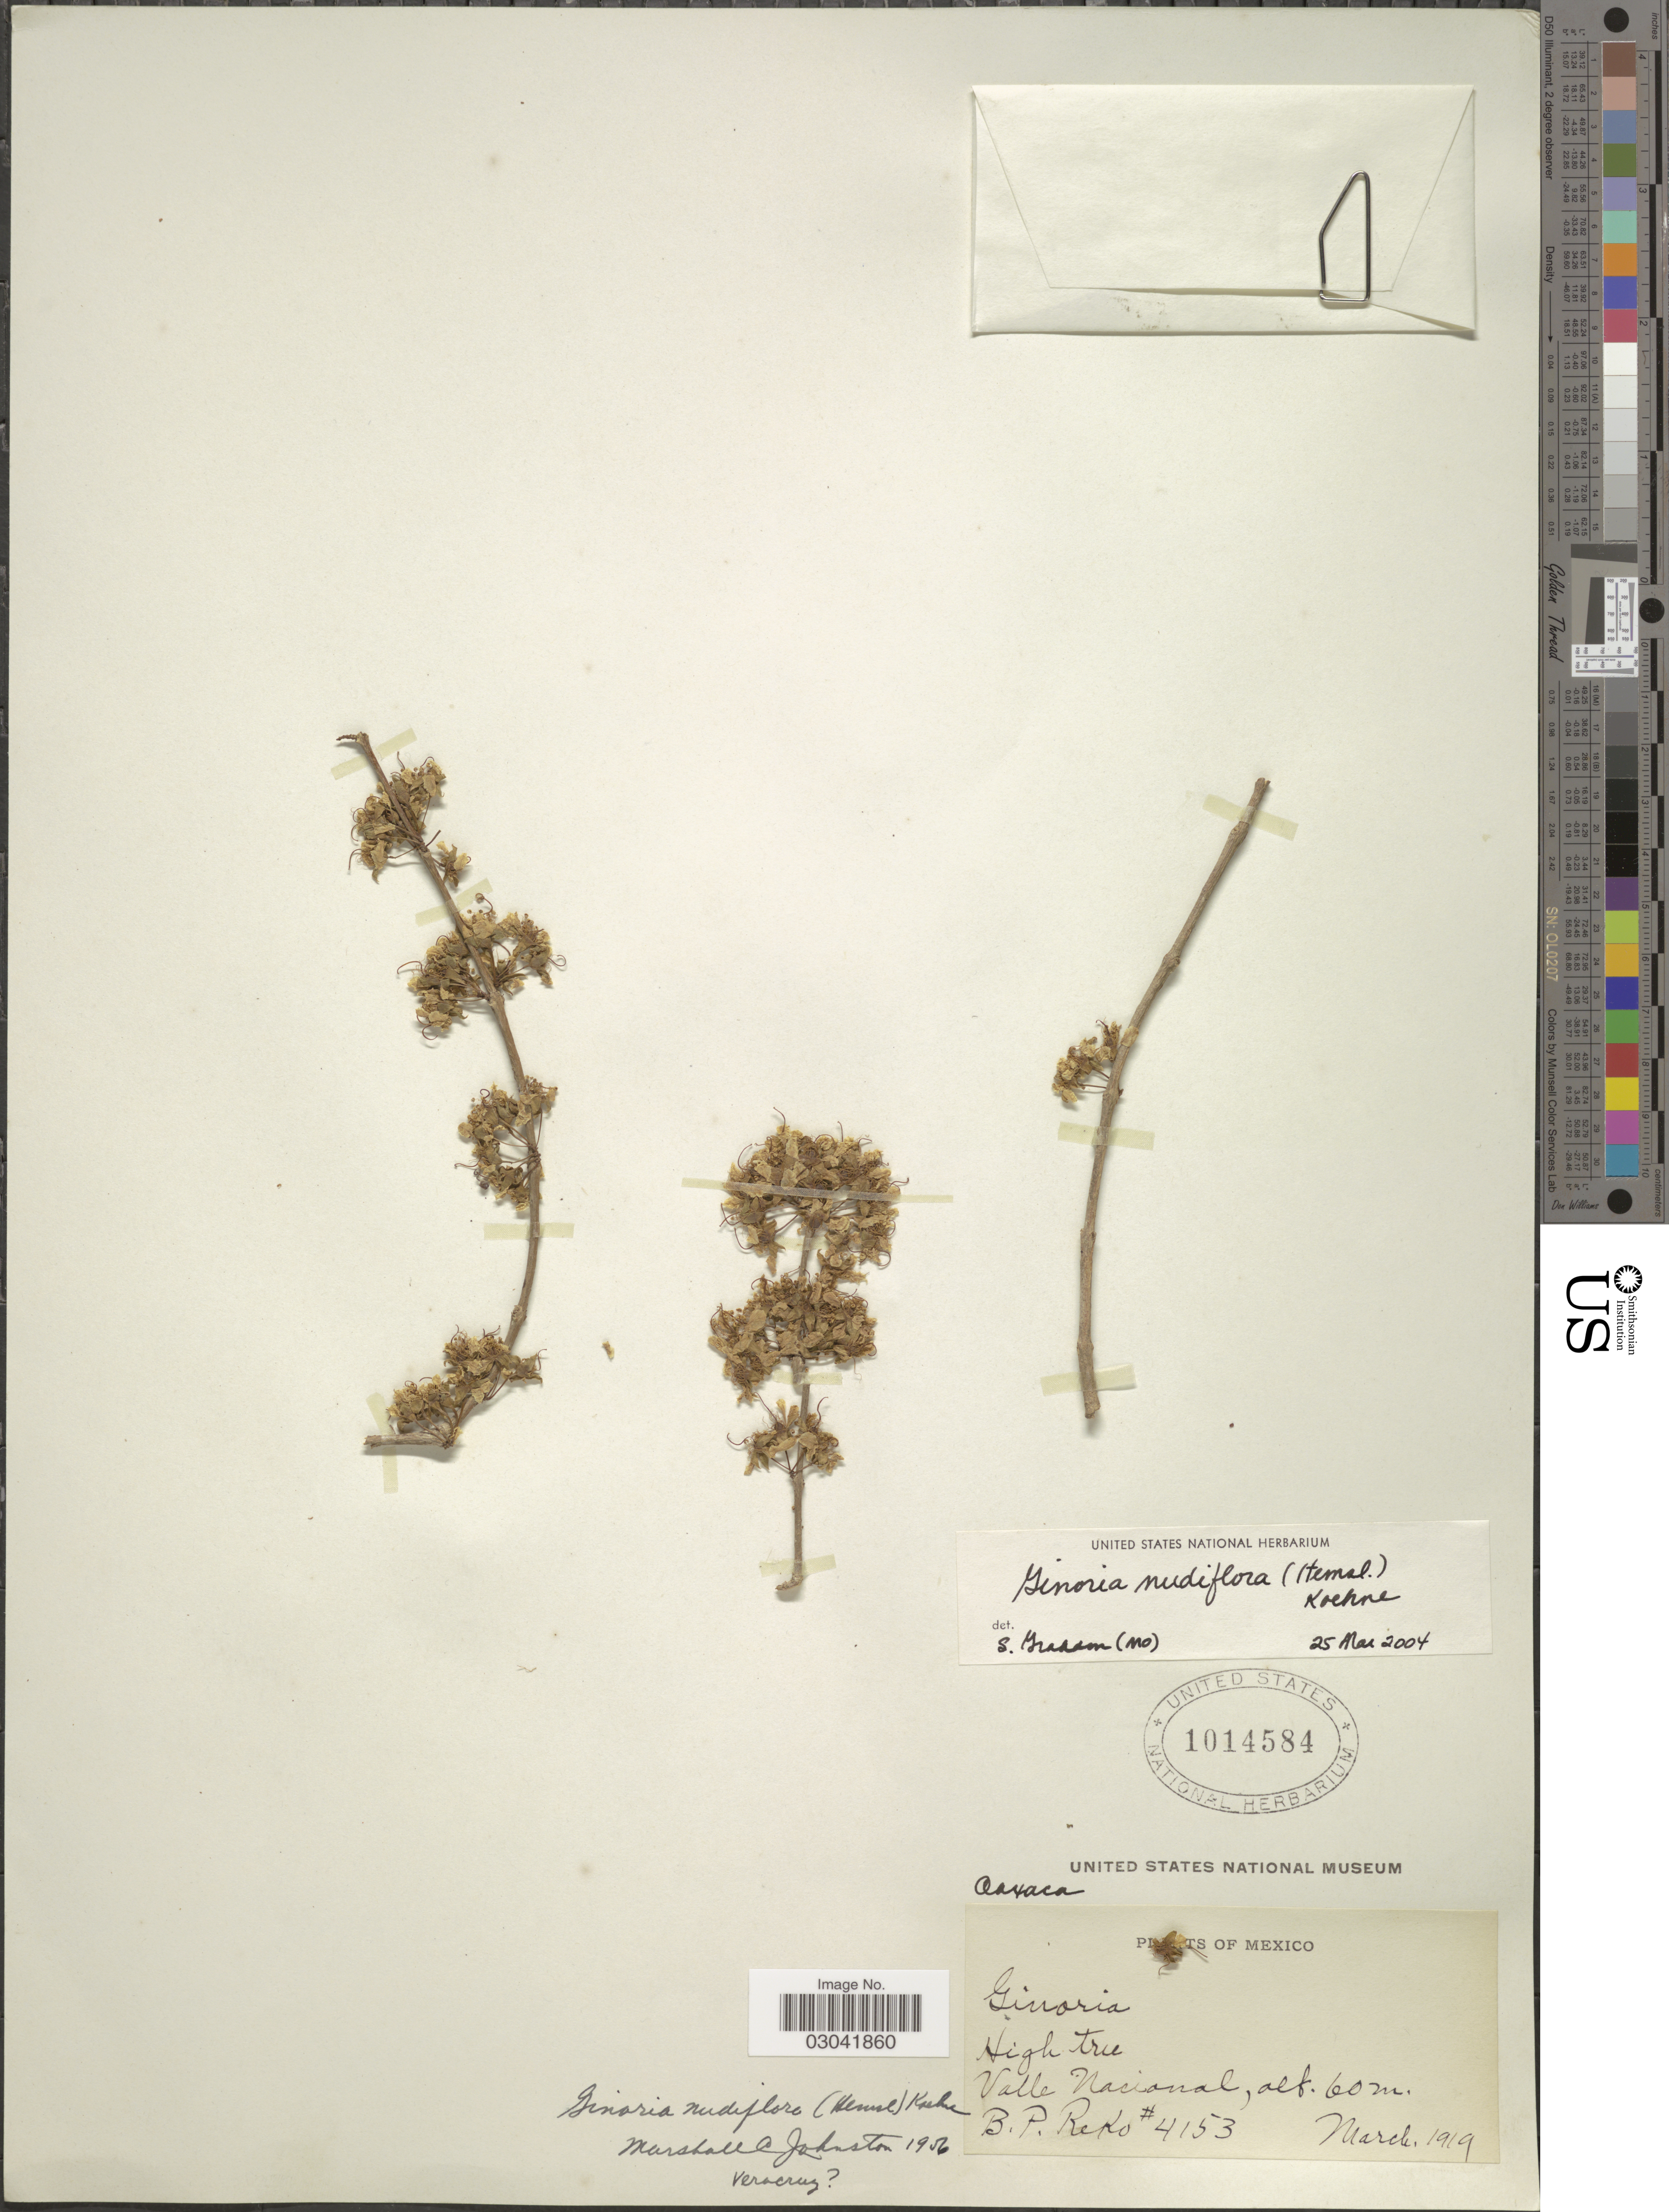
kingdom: Plantae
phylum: Tracheophyta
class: Magnoliopsida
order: Myrtales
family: Lythraceae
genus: Ginoria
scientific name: Ginoria nudiflora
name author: (Hemsl.) Koehne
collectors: B. P. Reko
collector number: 4153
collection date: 1919-03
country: Mexico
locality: Valle Nacional.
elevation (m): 60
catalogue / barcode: US 1014584